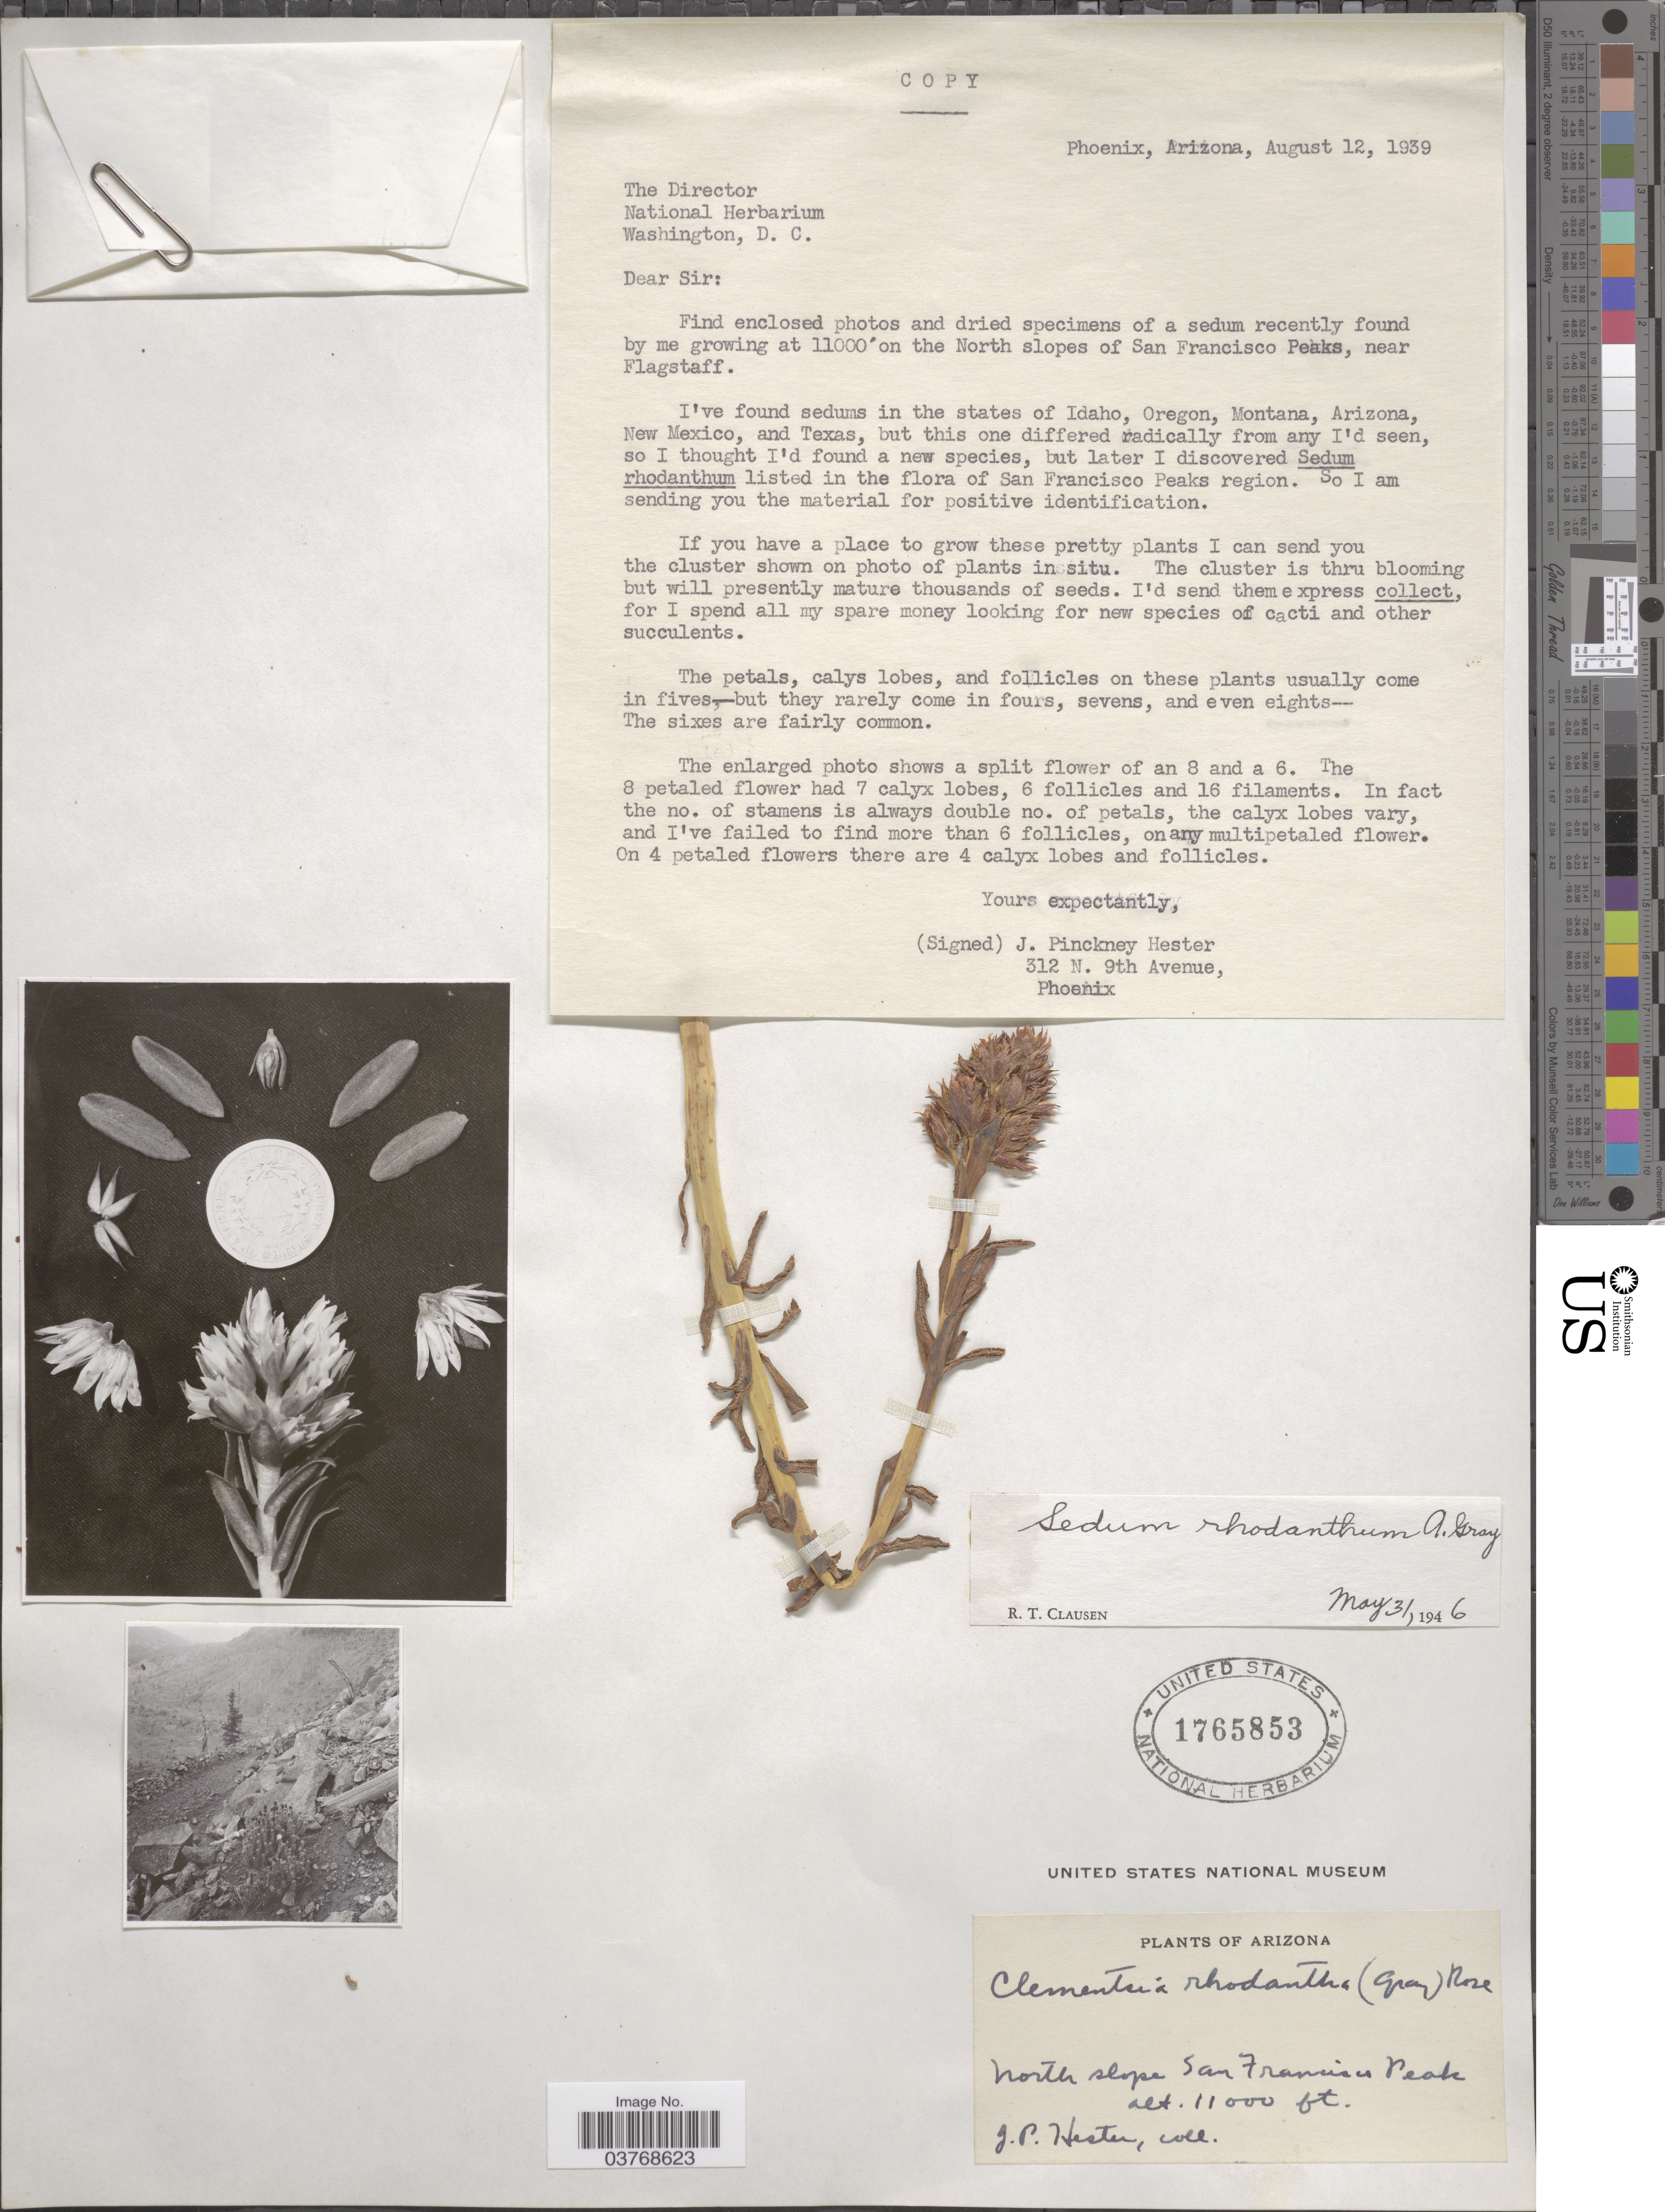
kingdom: Plantae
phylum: Tracheophyta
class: Magnoliopsida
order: Saxifragales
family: Crassulaceae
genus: Rhodiola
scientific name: Rhodiola rhodantha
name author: (A. Gray) H. Jacobsen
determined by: Strong, Mark T., (BOT), Smithsonian Institution - National Museum of Natural History (UNITED STATES)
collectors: J. P. Hester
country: United States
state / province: Arizona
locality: North slope San Francisco Peak.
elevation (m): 3353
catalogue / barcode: US 1765853